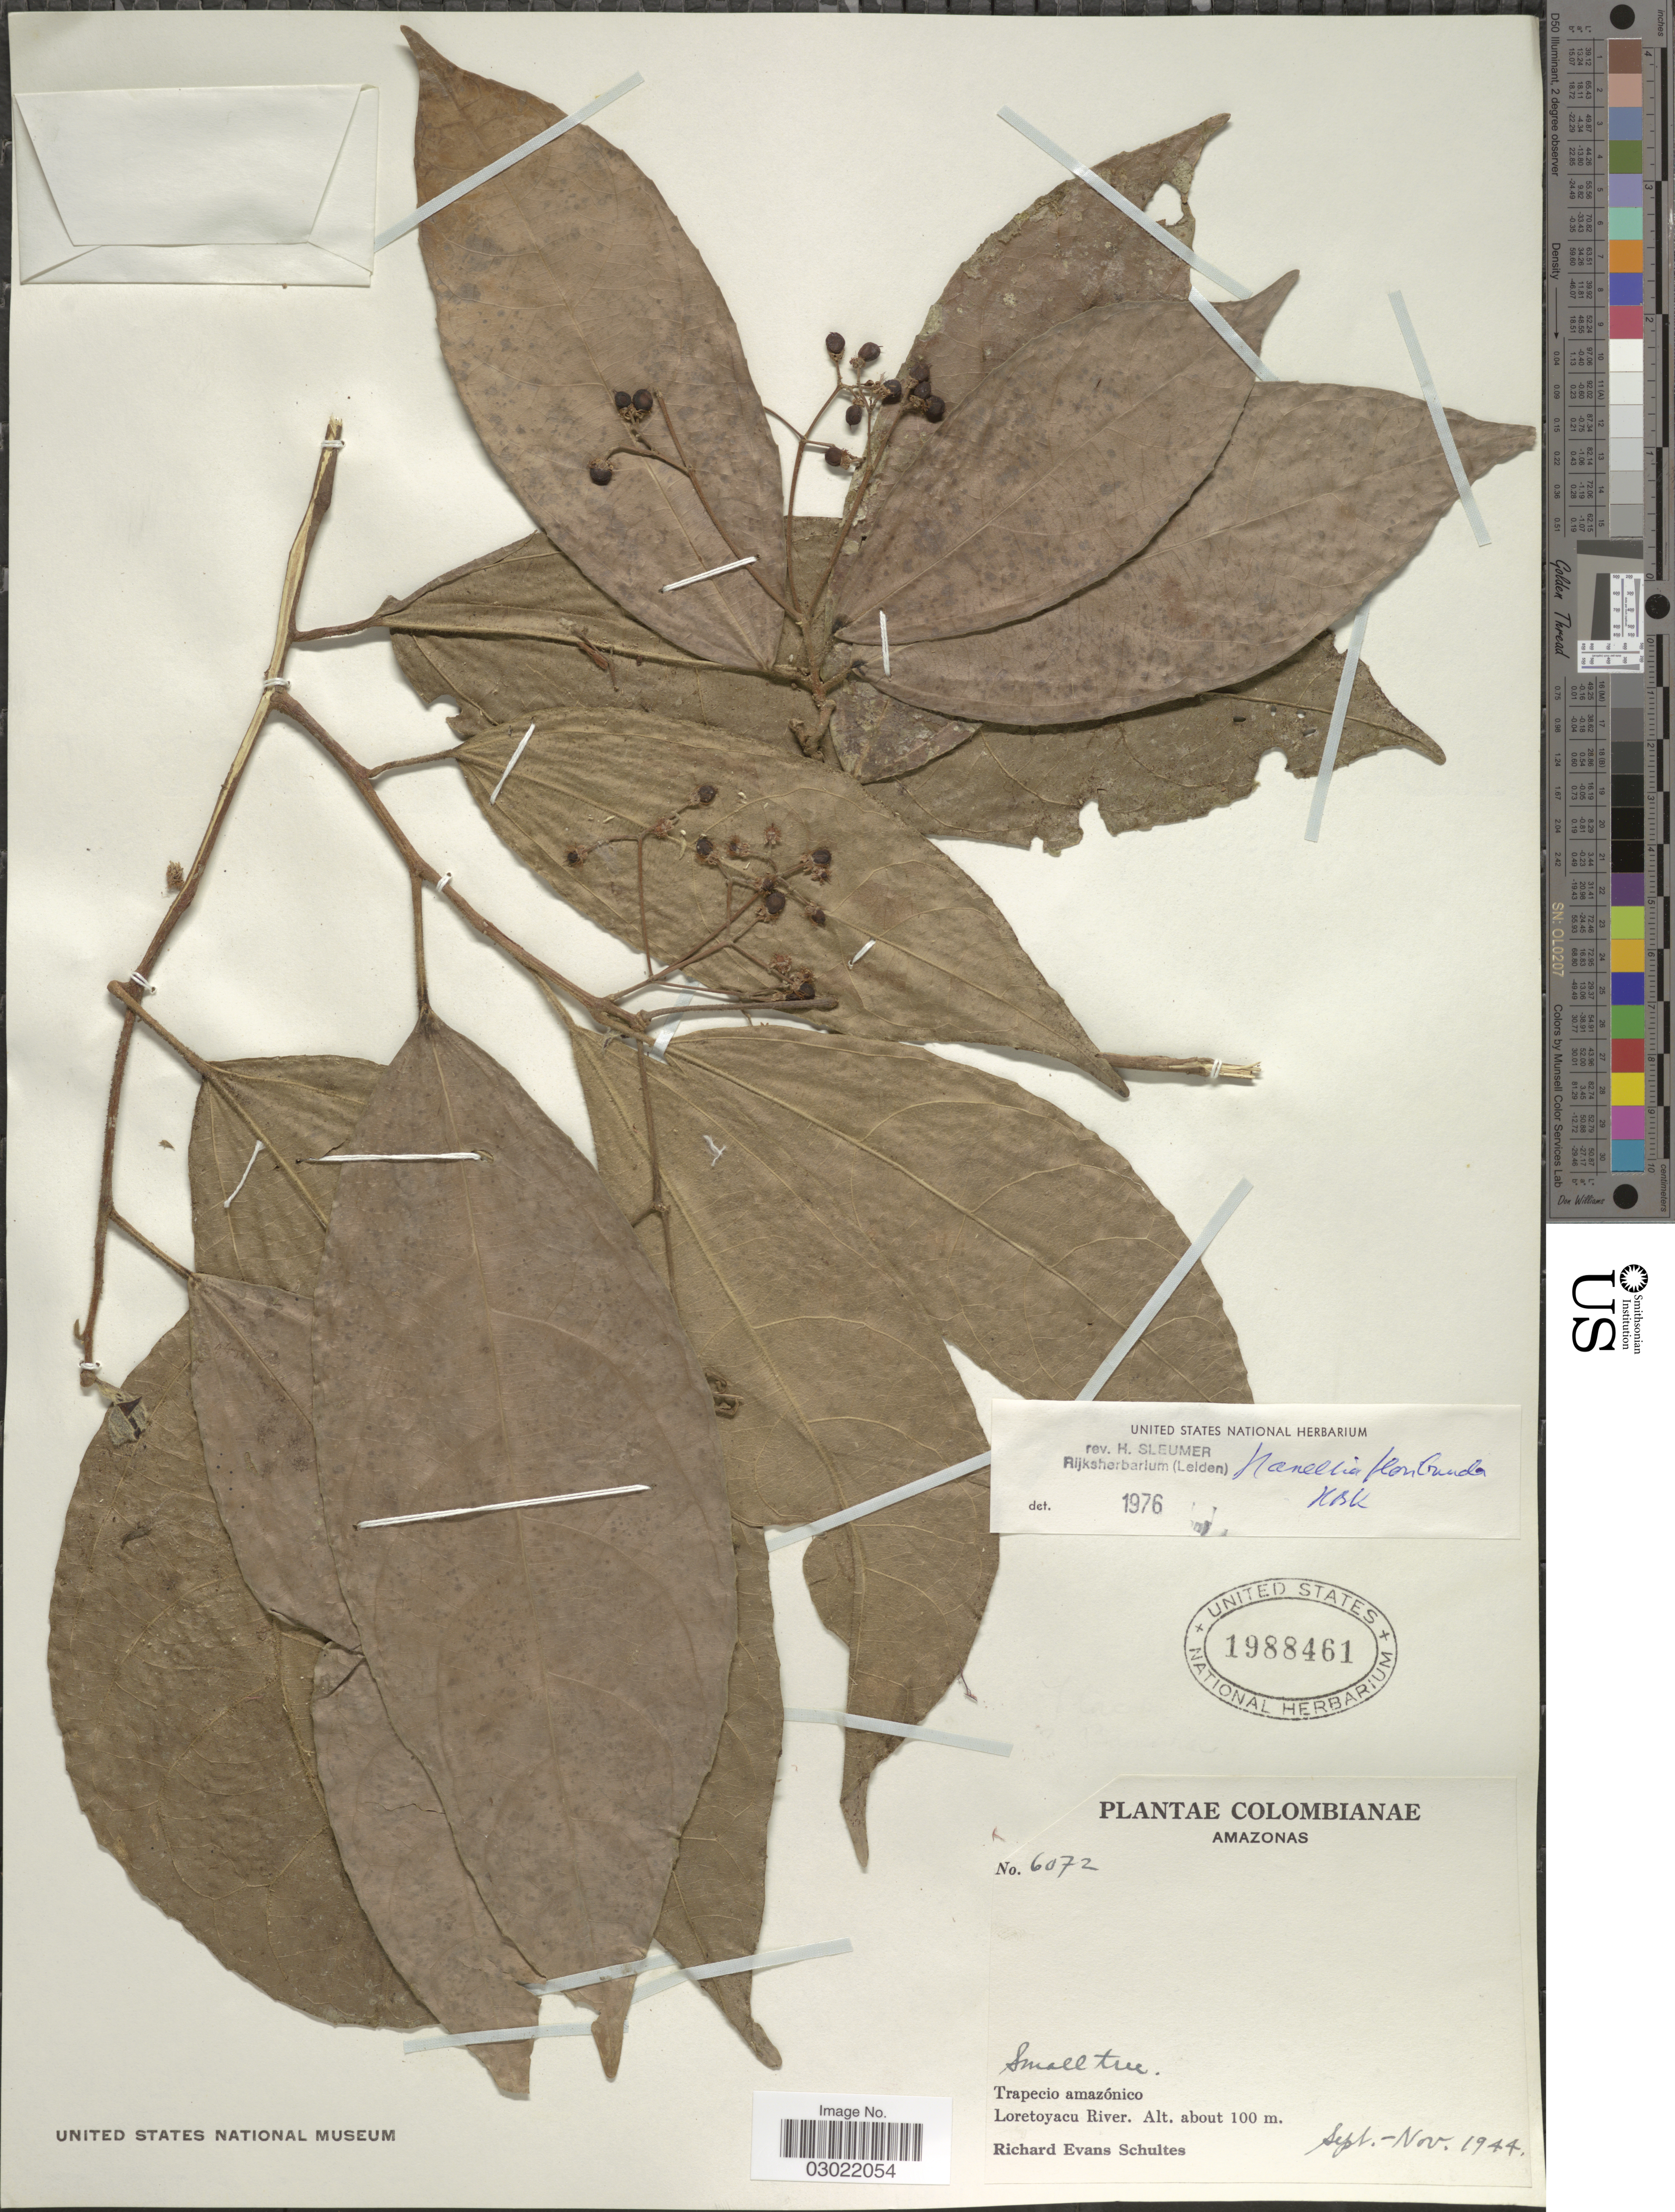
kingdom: Plantae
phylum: Tracheophyta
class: Magnoliopsida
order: Malpighiales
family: Salicaceae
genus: Hasseltia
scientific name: Hasseltia floribunda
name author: Kunth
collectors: R. E. Schultes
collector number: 6072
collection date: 1944-09/1944-11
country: Colombia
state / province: Amazônas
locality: Trapecio amazónico. Loretoyacu River.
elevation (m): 100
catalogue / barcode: US 1988461